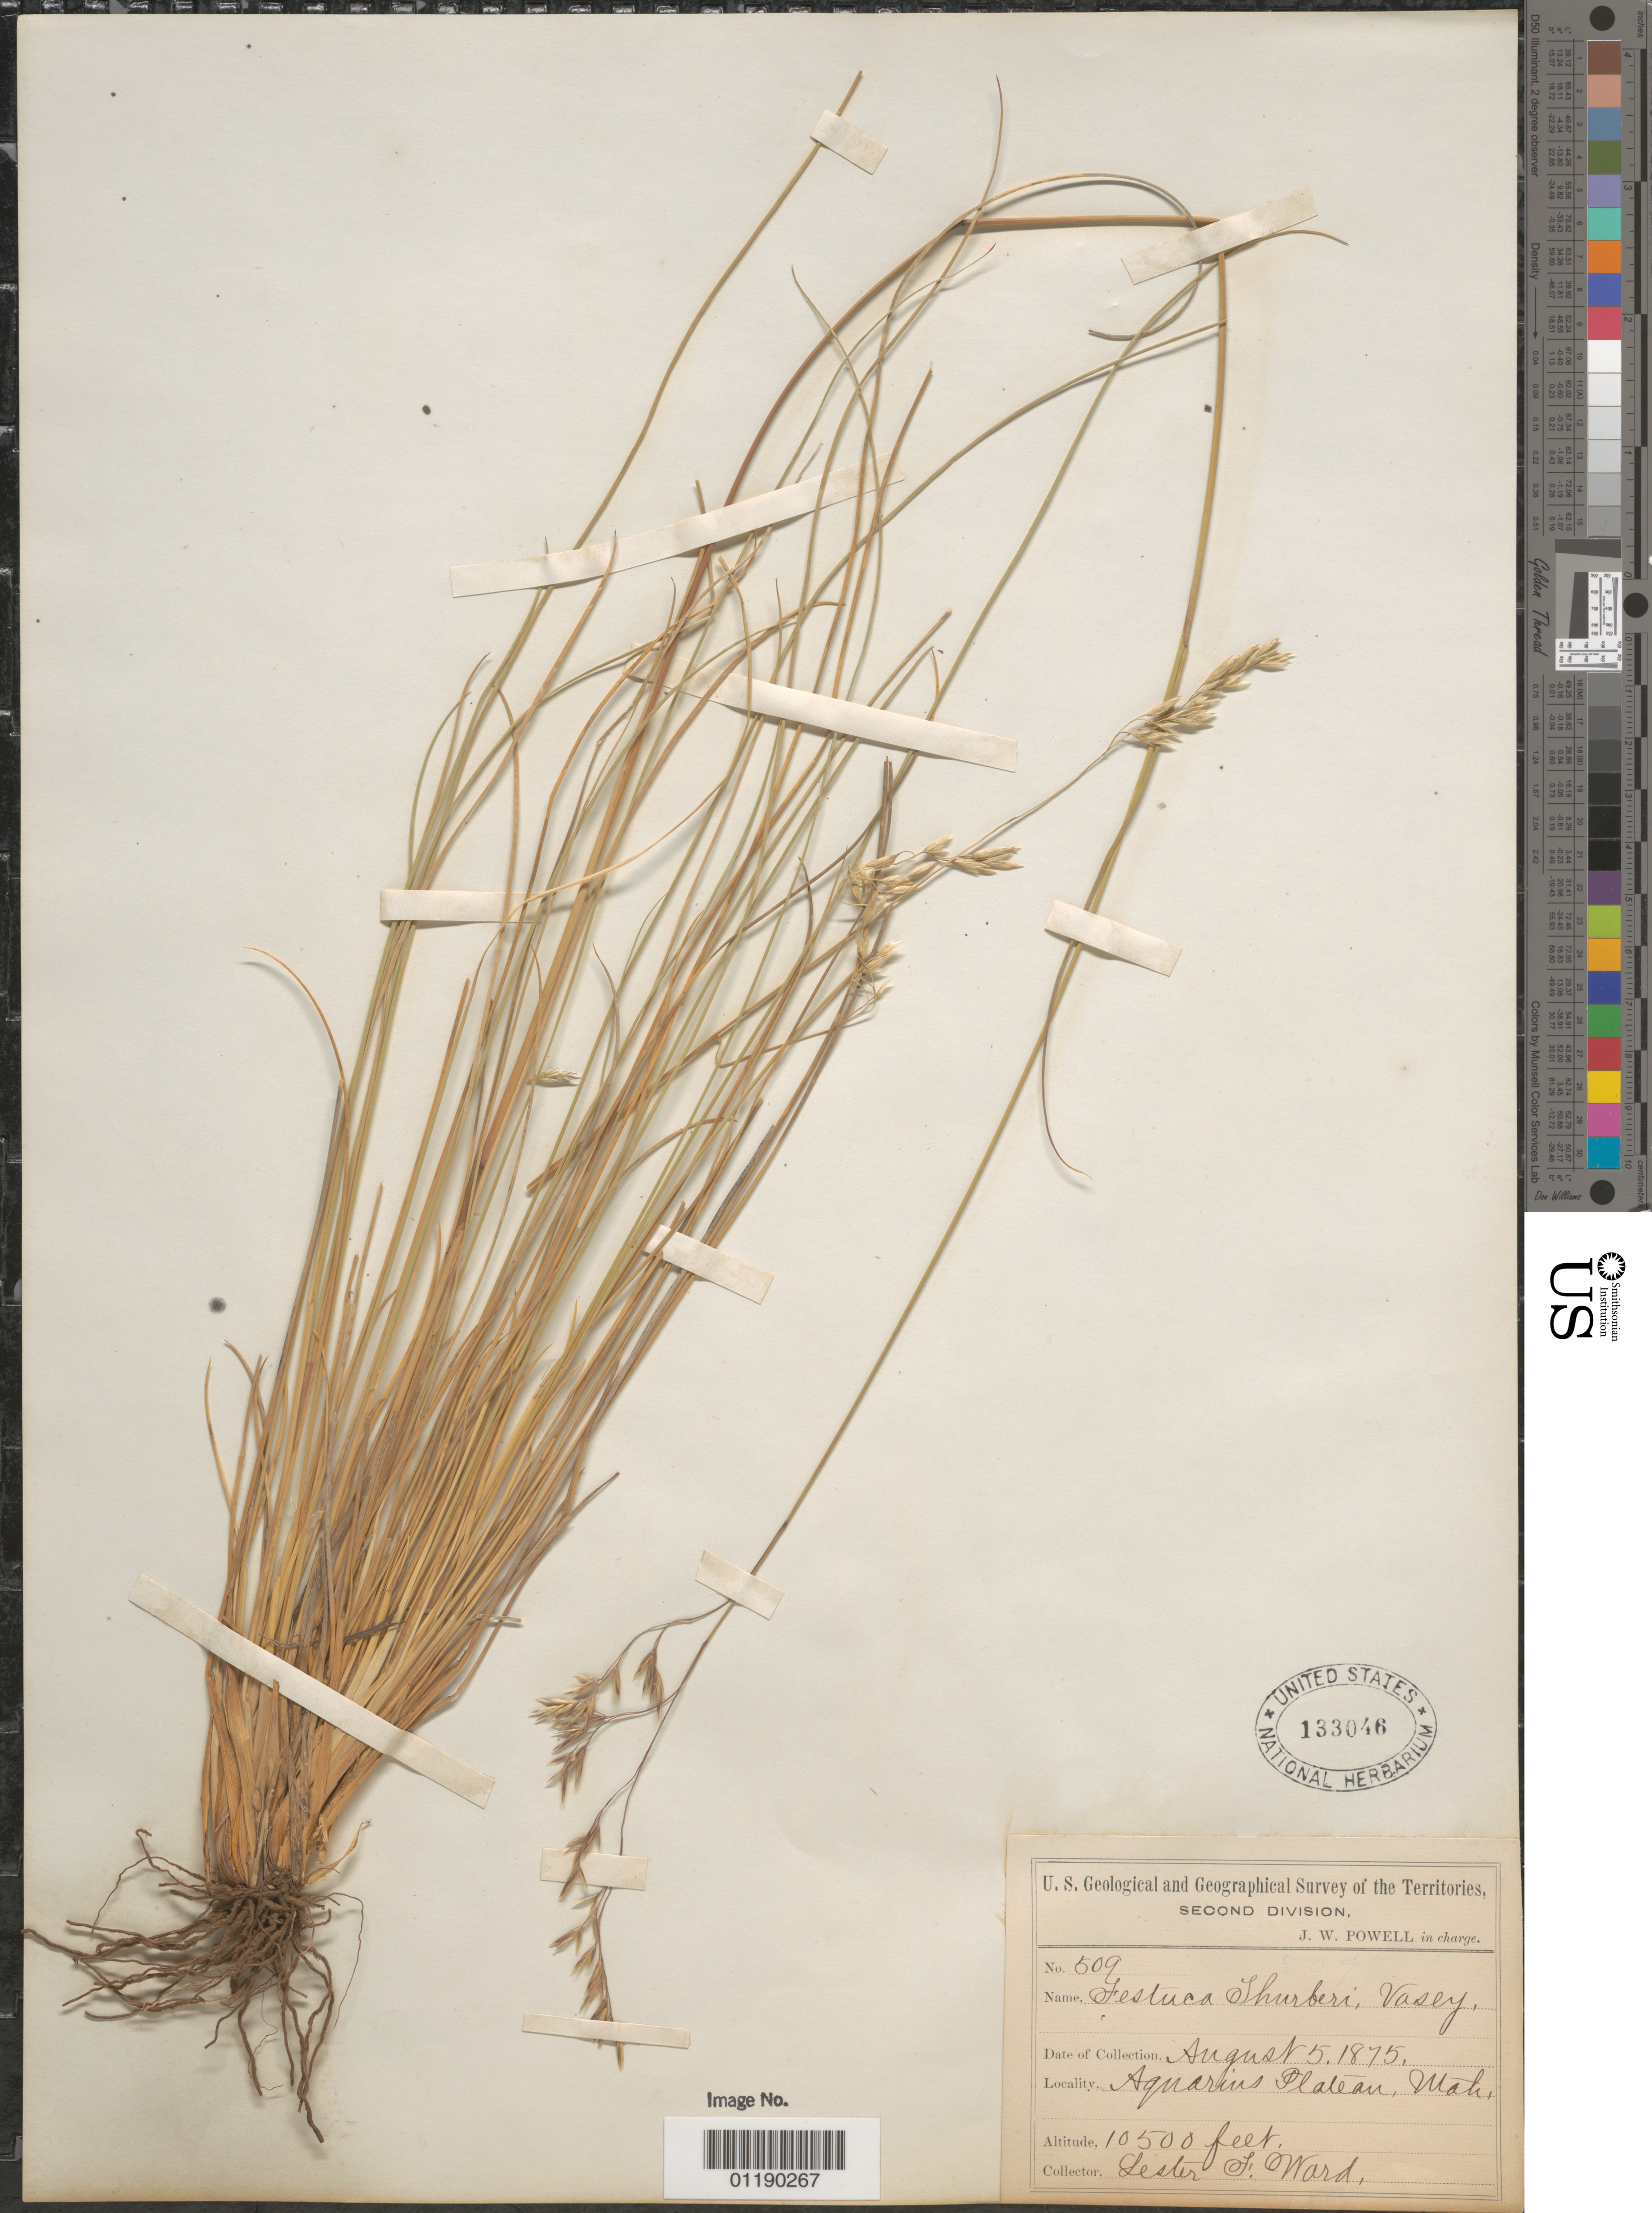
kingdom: Plantae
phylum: Tracheophyta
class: Liliopsida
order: Poales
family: Poaceae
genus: Festuca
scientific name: Festuca thurberi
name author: Vasey in G.M. Wheeler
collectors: L. F. Ward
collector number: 509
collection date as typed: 5 Aug 1875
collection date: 1875-08-05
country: United States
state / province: Utah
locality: Aquarius Plateau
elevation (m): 3200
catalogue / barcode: US 133046